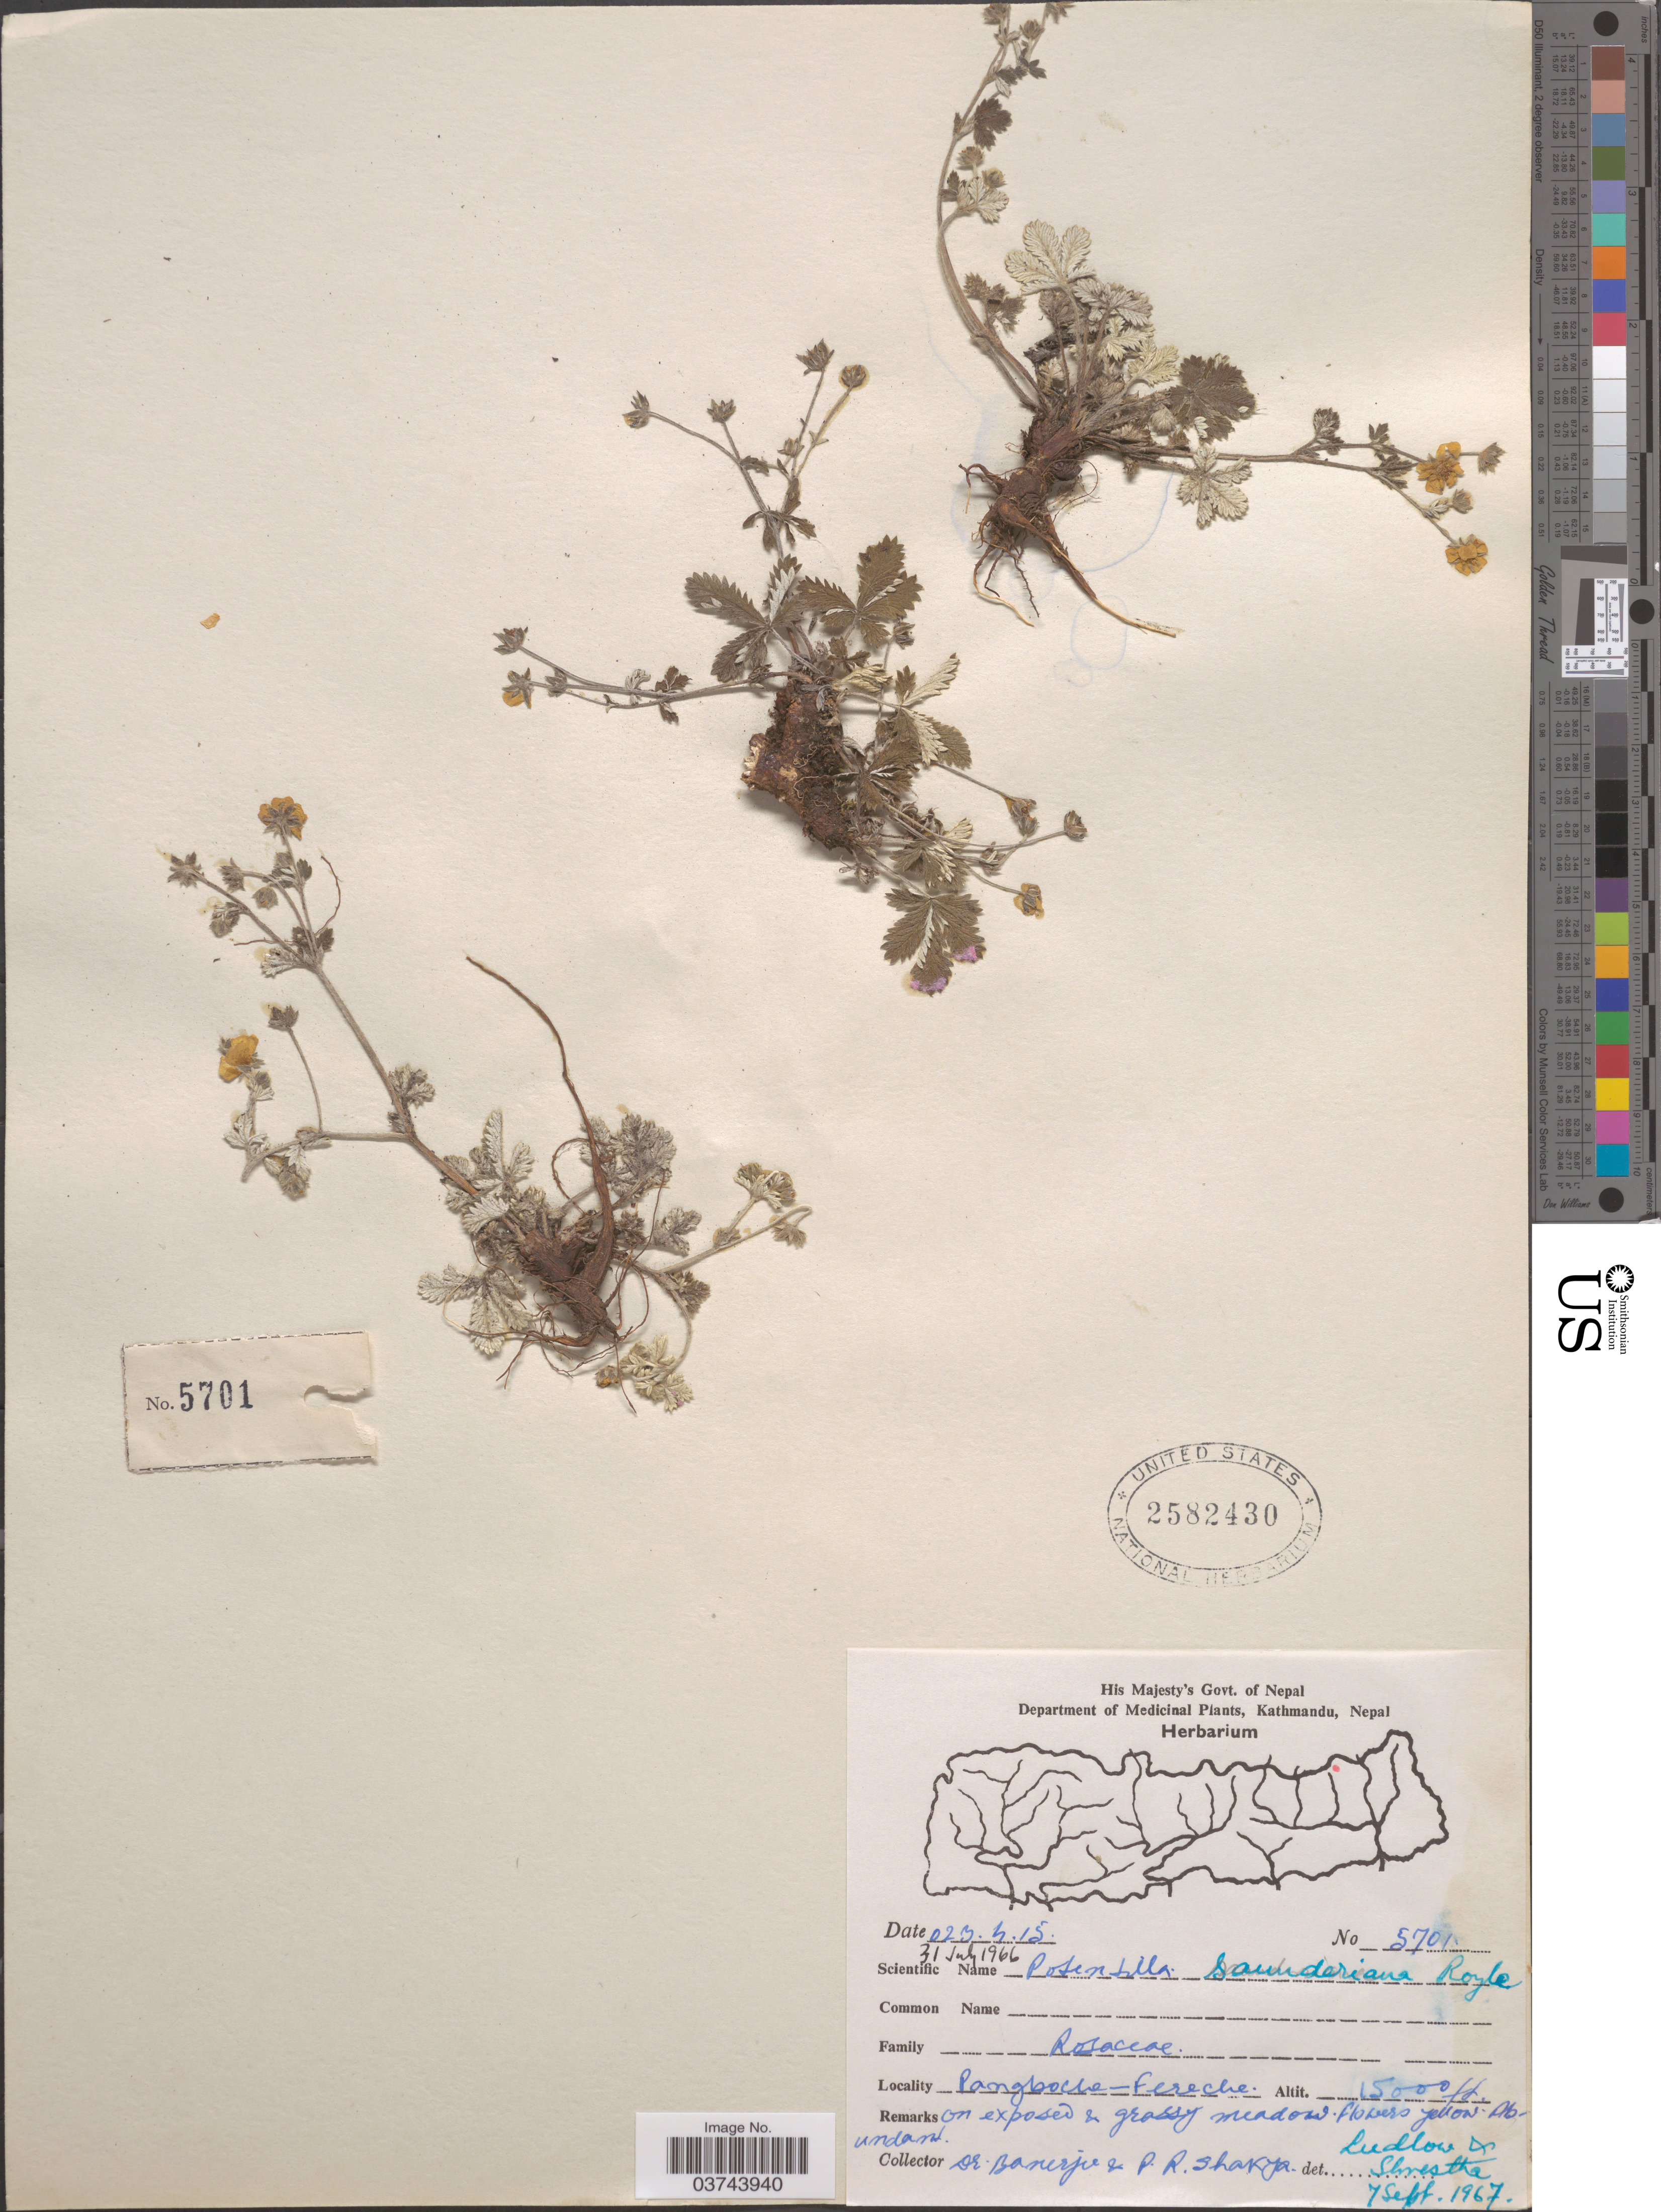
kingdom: Plantae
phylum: Tracheophyta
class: Magnoliopsida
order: Rosales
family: Rosaceae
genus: Potentilla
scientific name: Potentilla saundersiana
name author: Royle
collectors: -. Banerjee & P. Shakya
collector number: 5701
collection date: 1966-07-31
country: Nepal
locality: Pangboche-Fereche.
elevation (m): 4572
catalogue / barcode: US 2582430